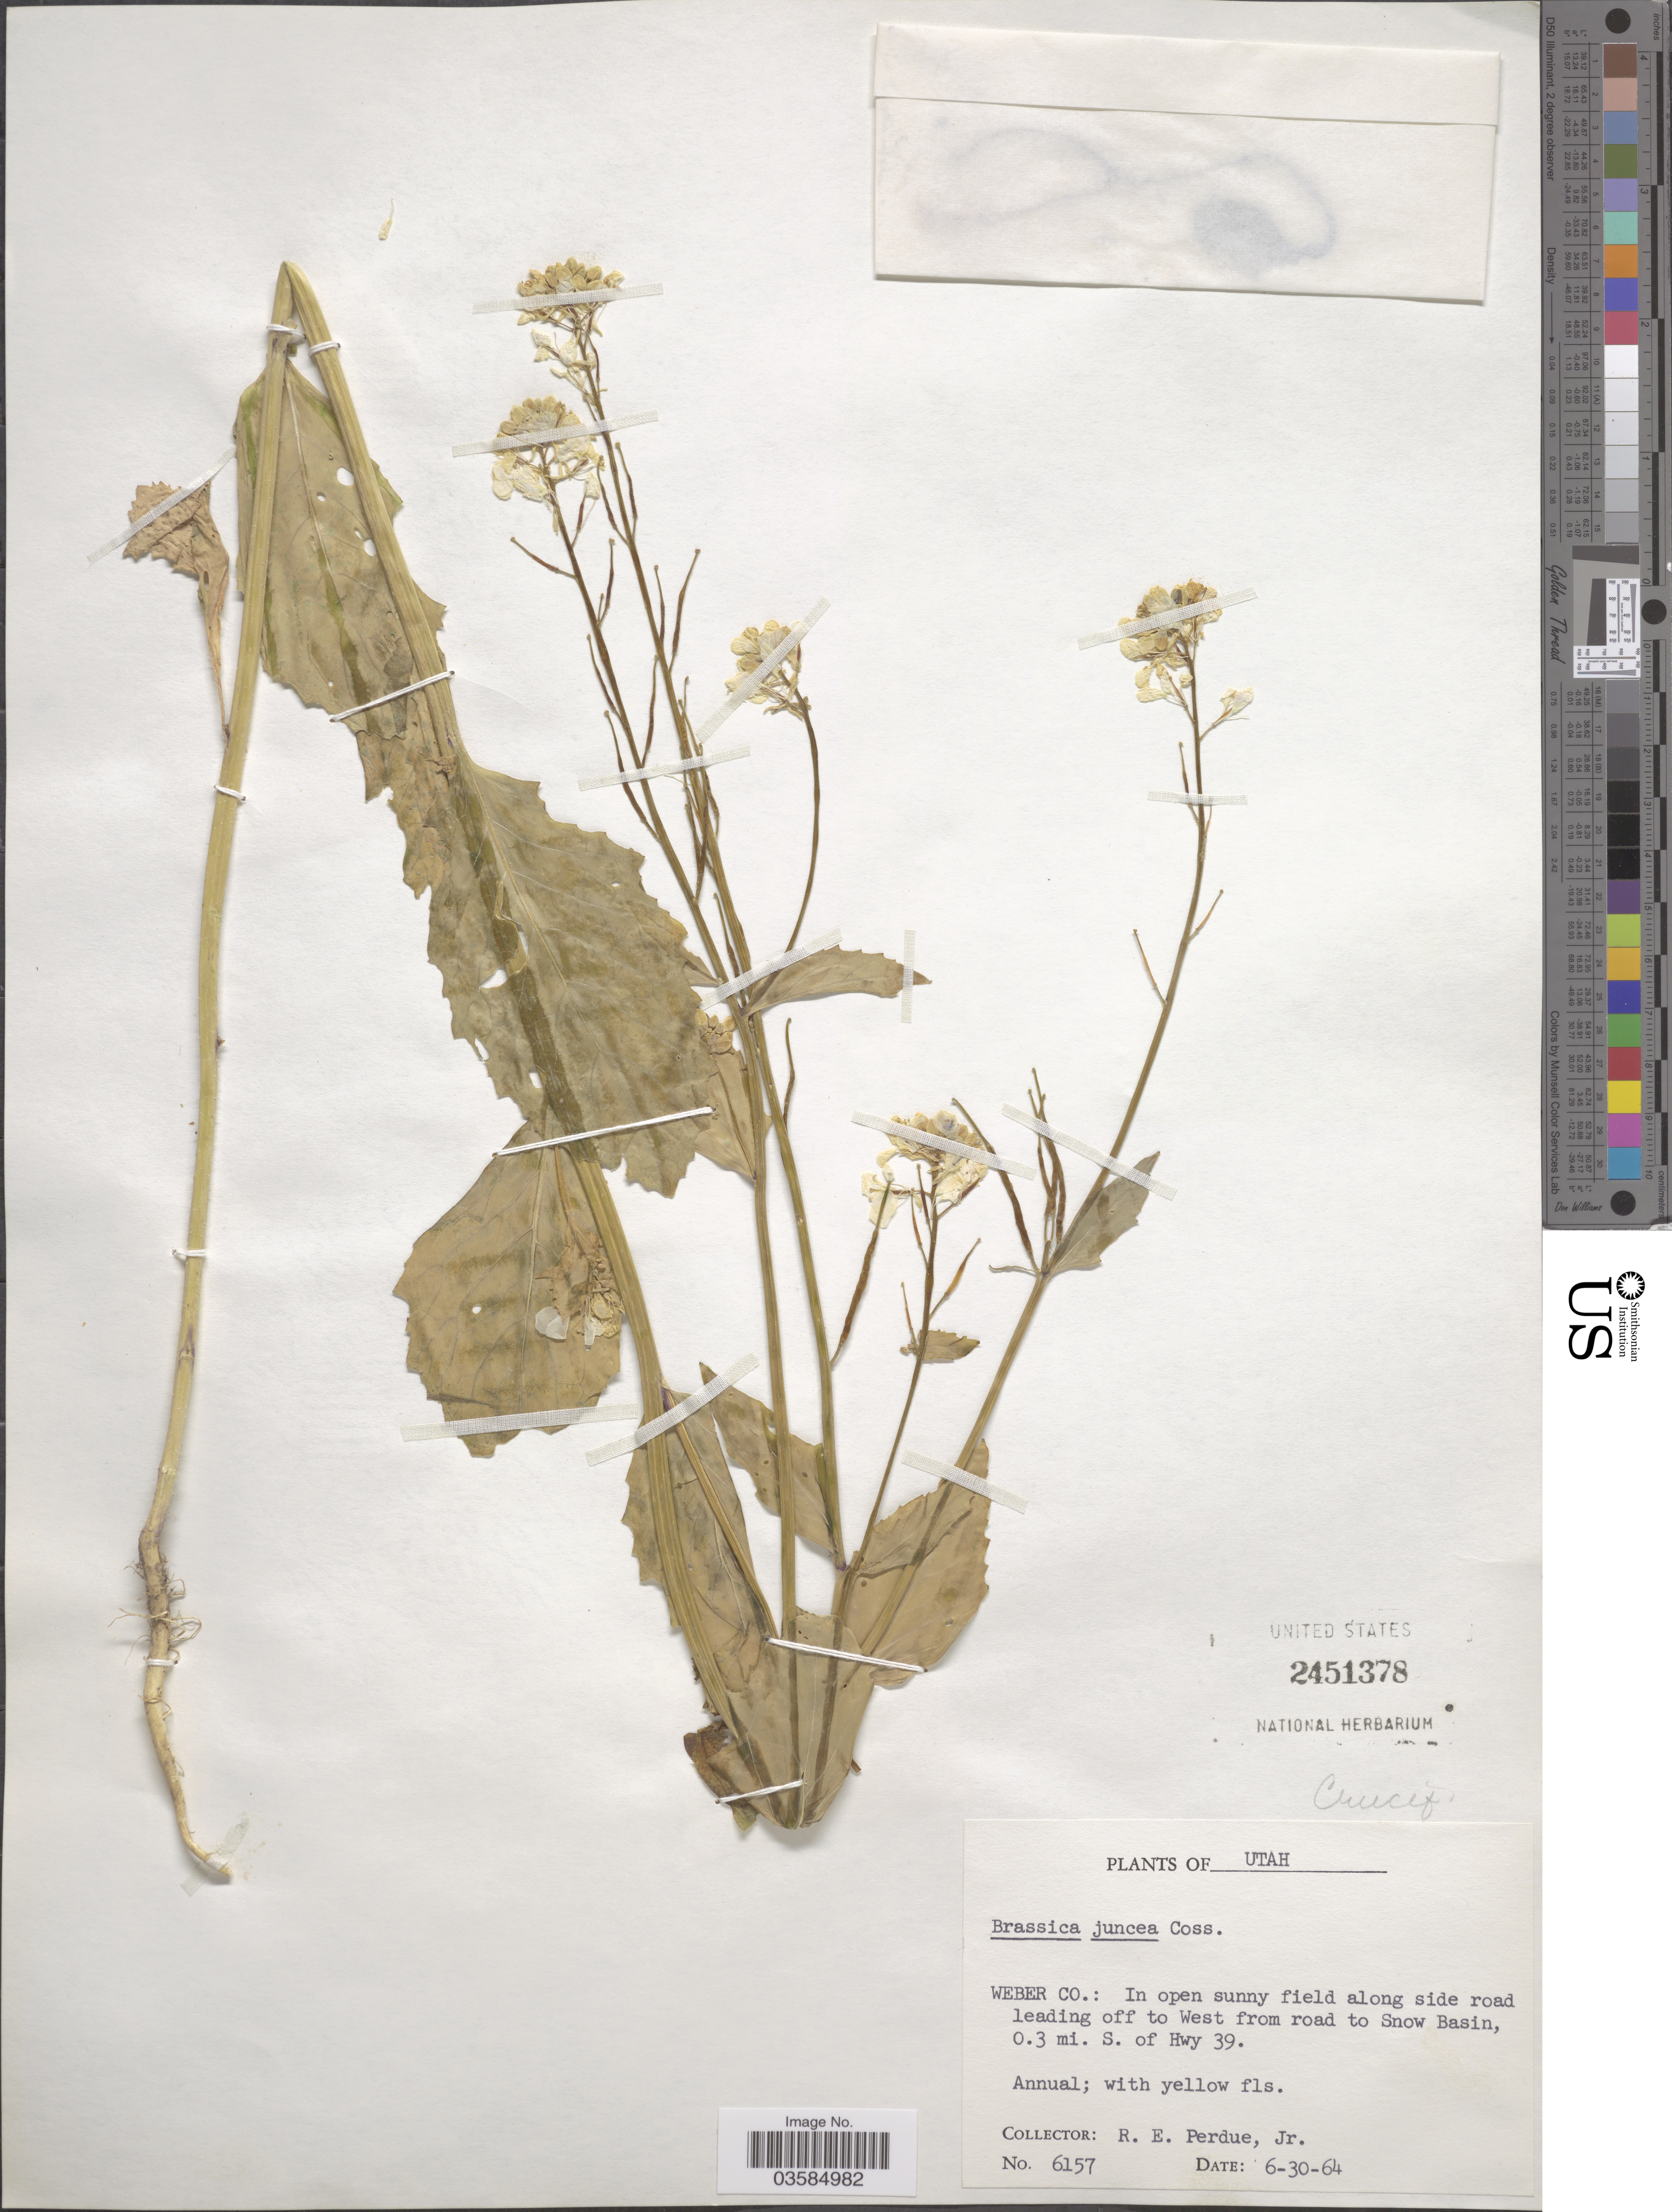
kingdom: Plantae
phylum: Tracheophyta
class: Magnoliopsida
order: Brassicales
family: Brassicaceae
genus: Brassica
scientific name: Brassica juncea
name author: (L.) Czern.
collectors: R. E. Perdue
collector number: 6157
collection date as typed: Transcribed d/m/y: 30/6/64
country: United States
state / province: Utah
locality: Weber Co.: In open sunny field along side road leading off to West from road to Snow Basin, 0.3 mi. S. of Hwy 39.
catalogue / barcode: US 2451378